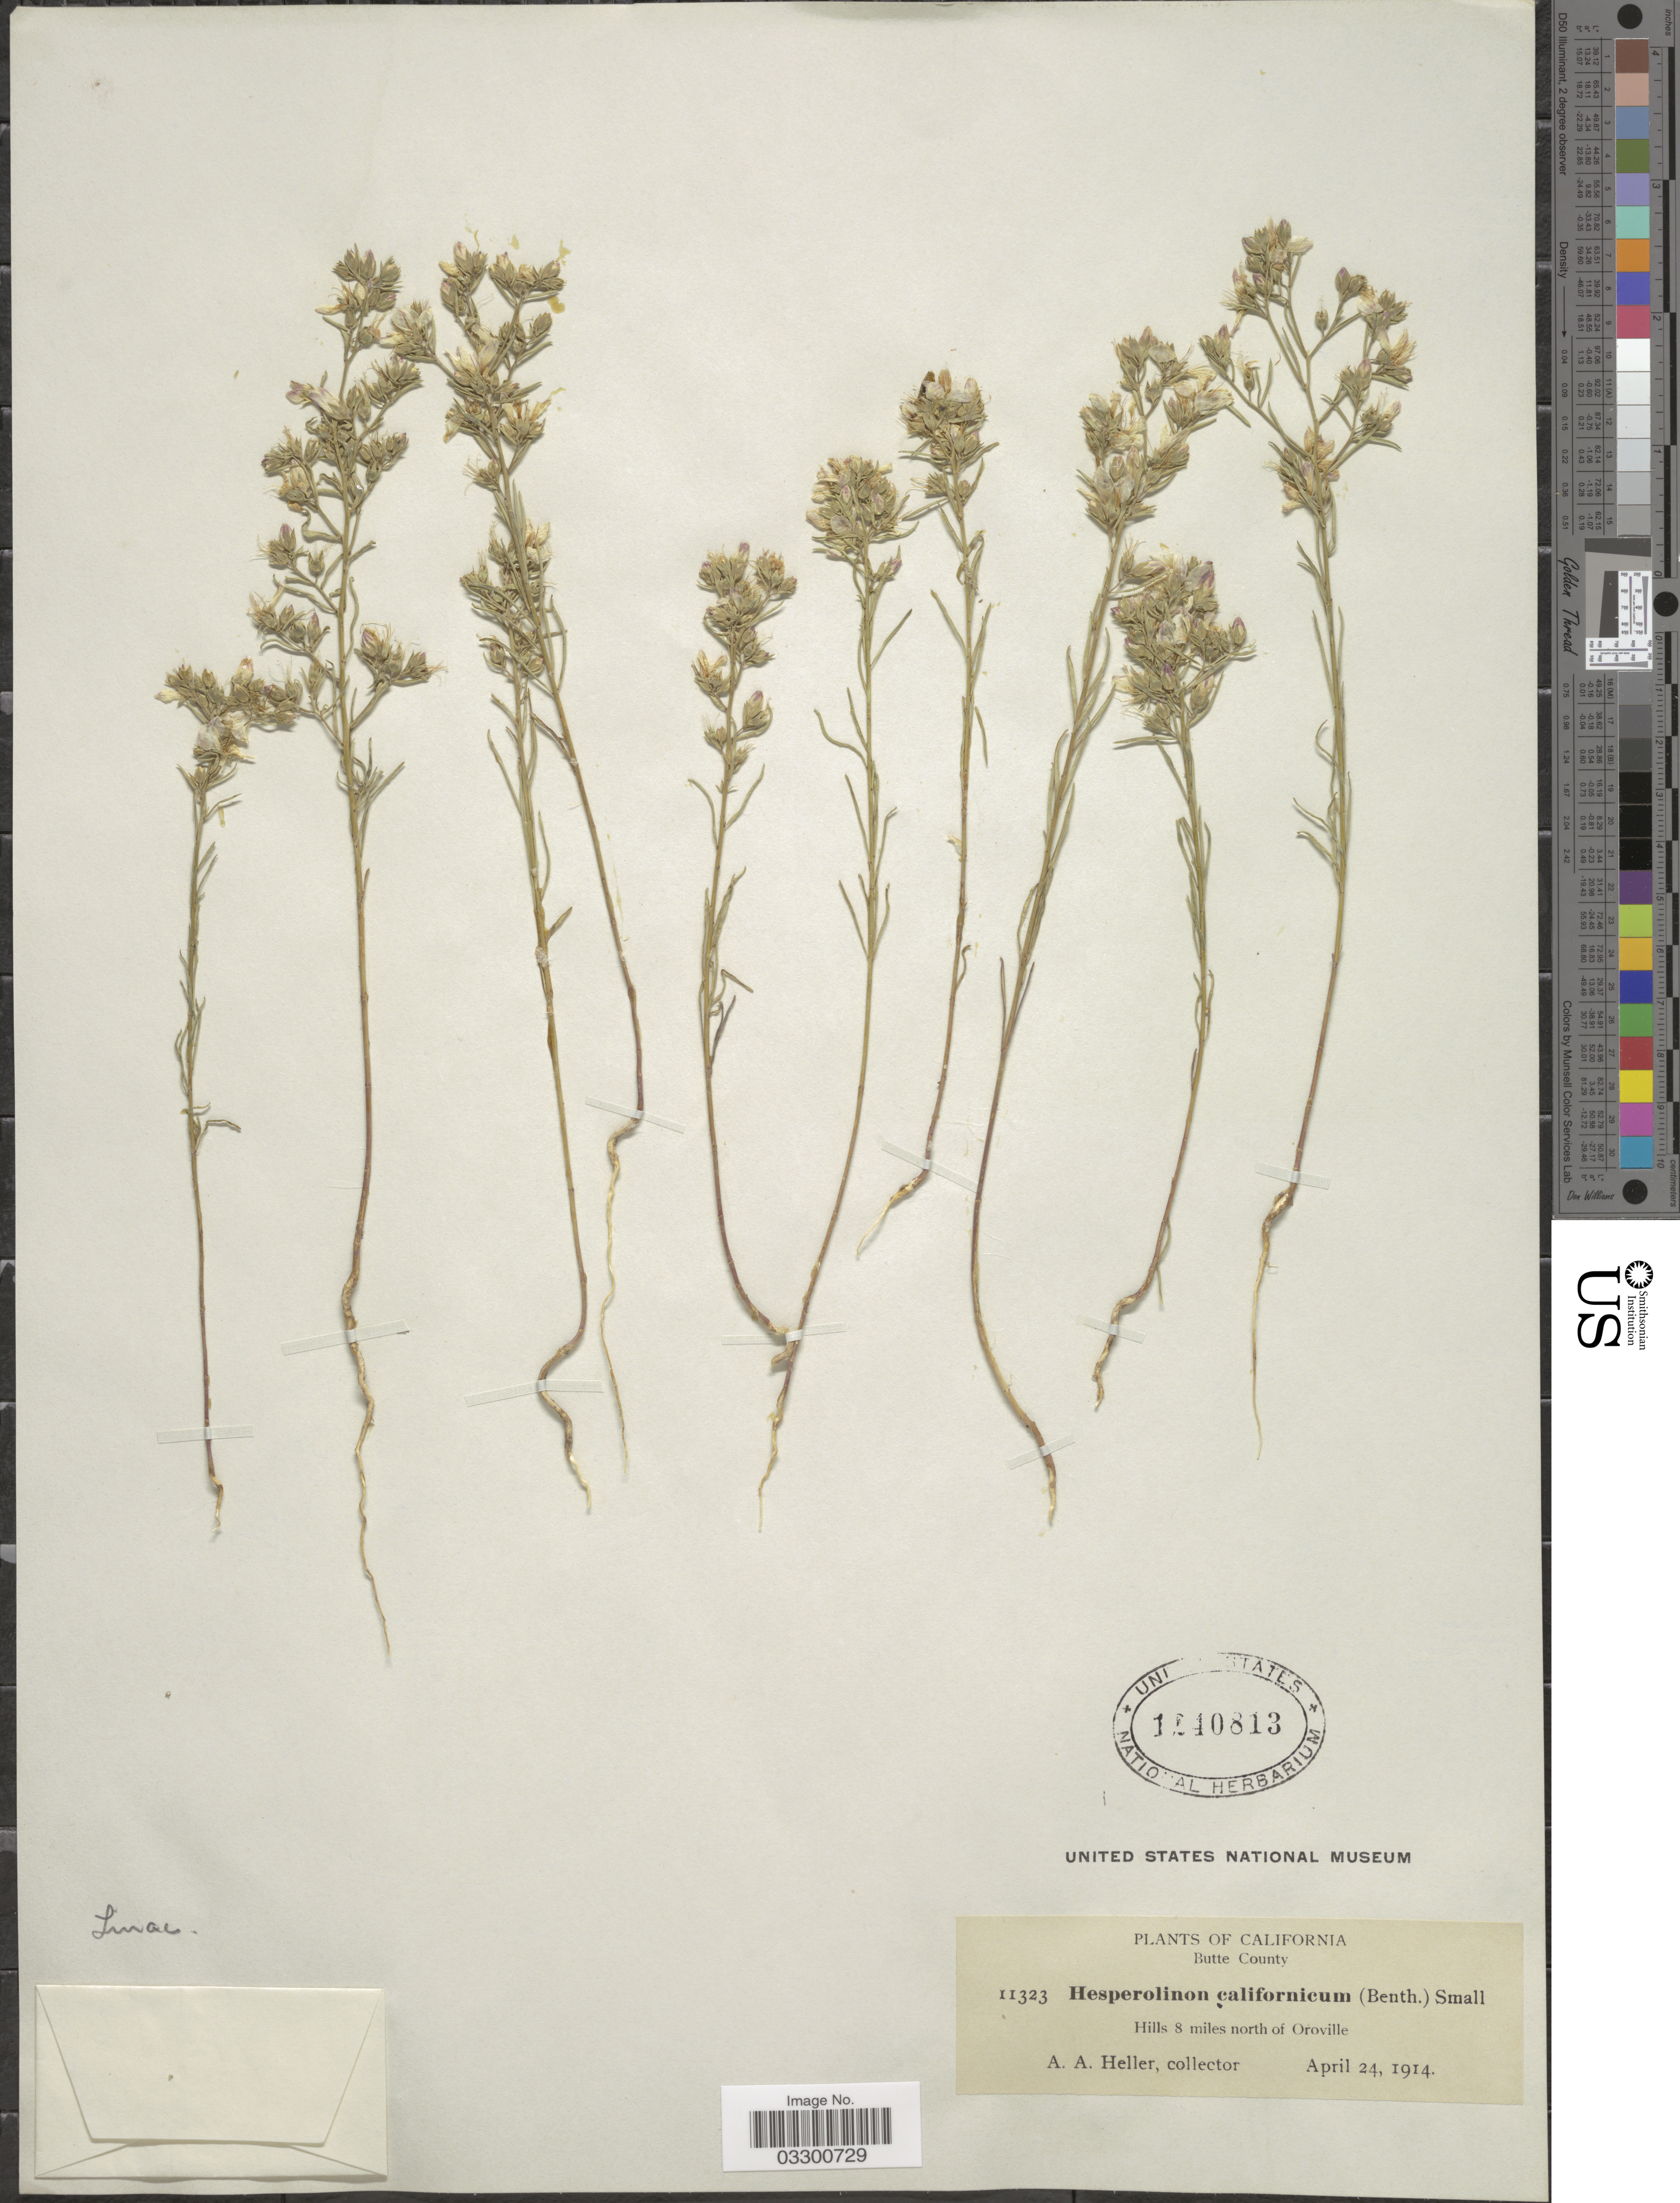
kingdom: Plantae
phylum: Tracheophyta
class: Magnoliopsida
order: Malpighiales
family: Linaceae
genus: Linum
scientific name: Linum californicum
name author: Benth.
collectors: A. A. Heller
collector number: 11323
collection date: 1914-04-24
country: United States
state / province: California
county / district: Butte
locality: Butte County, Hills 8 miles north of Oroville.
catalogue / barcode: US 1240813